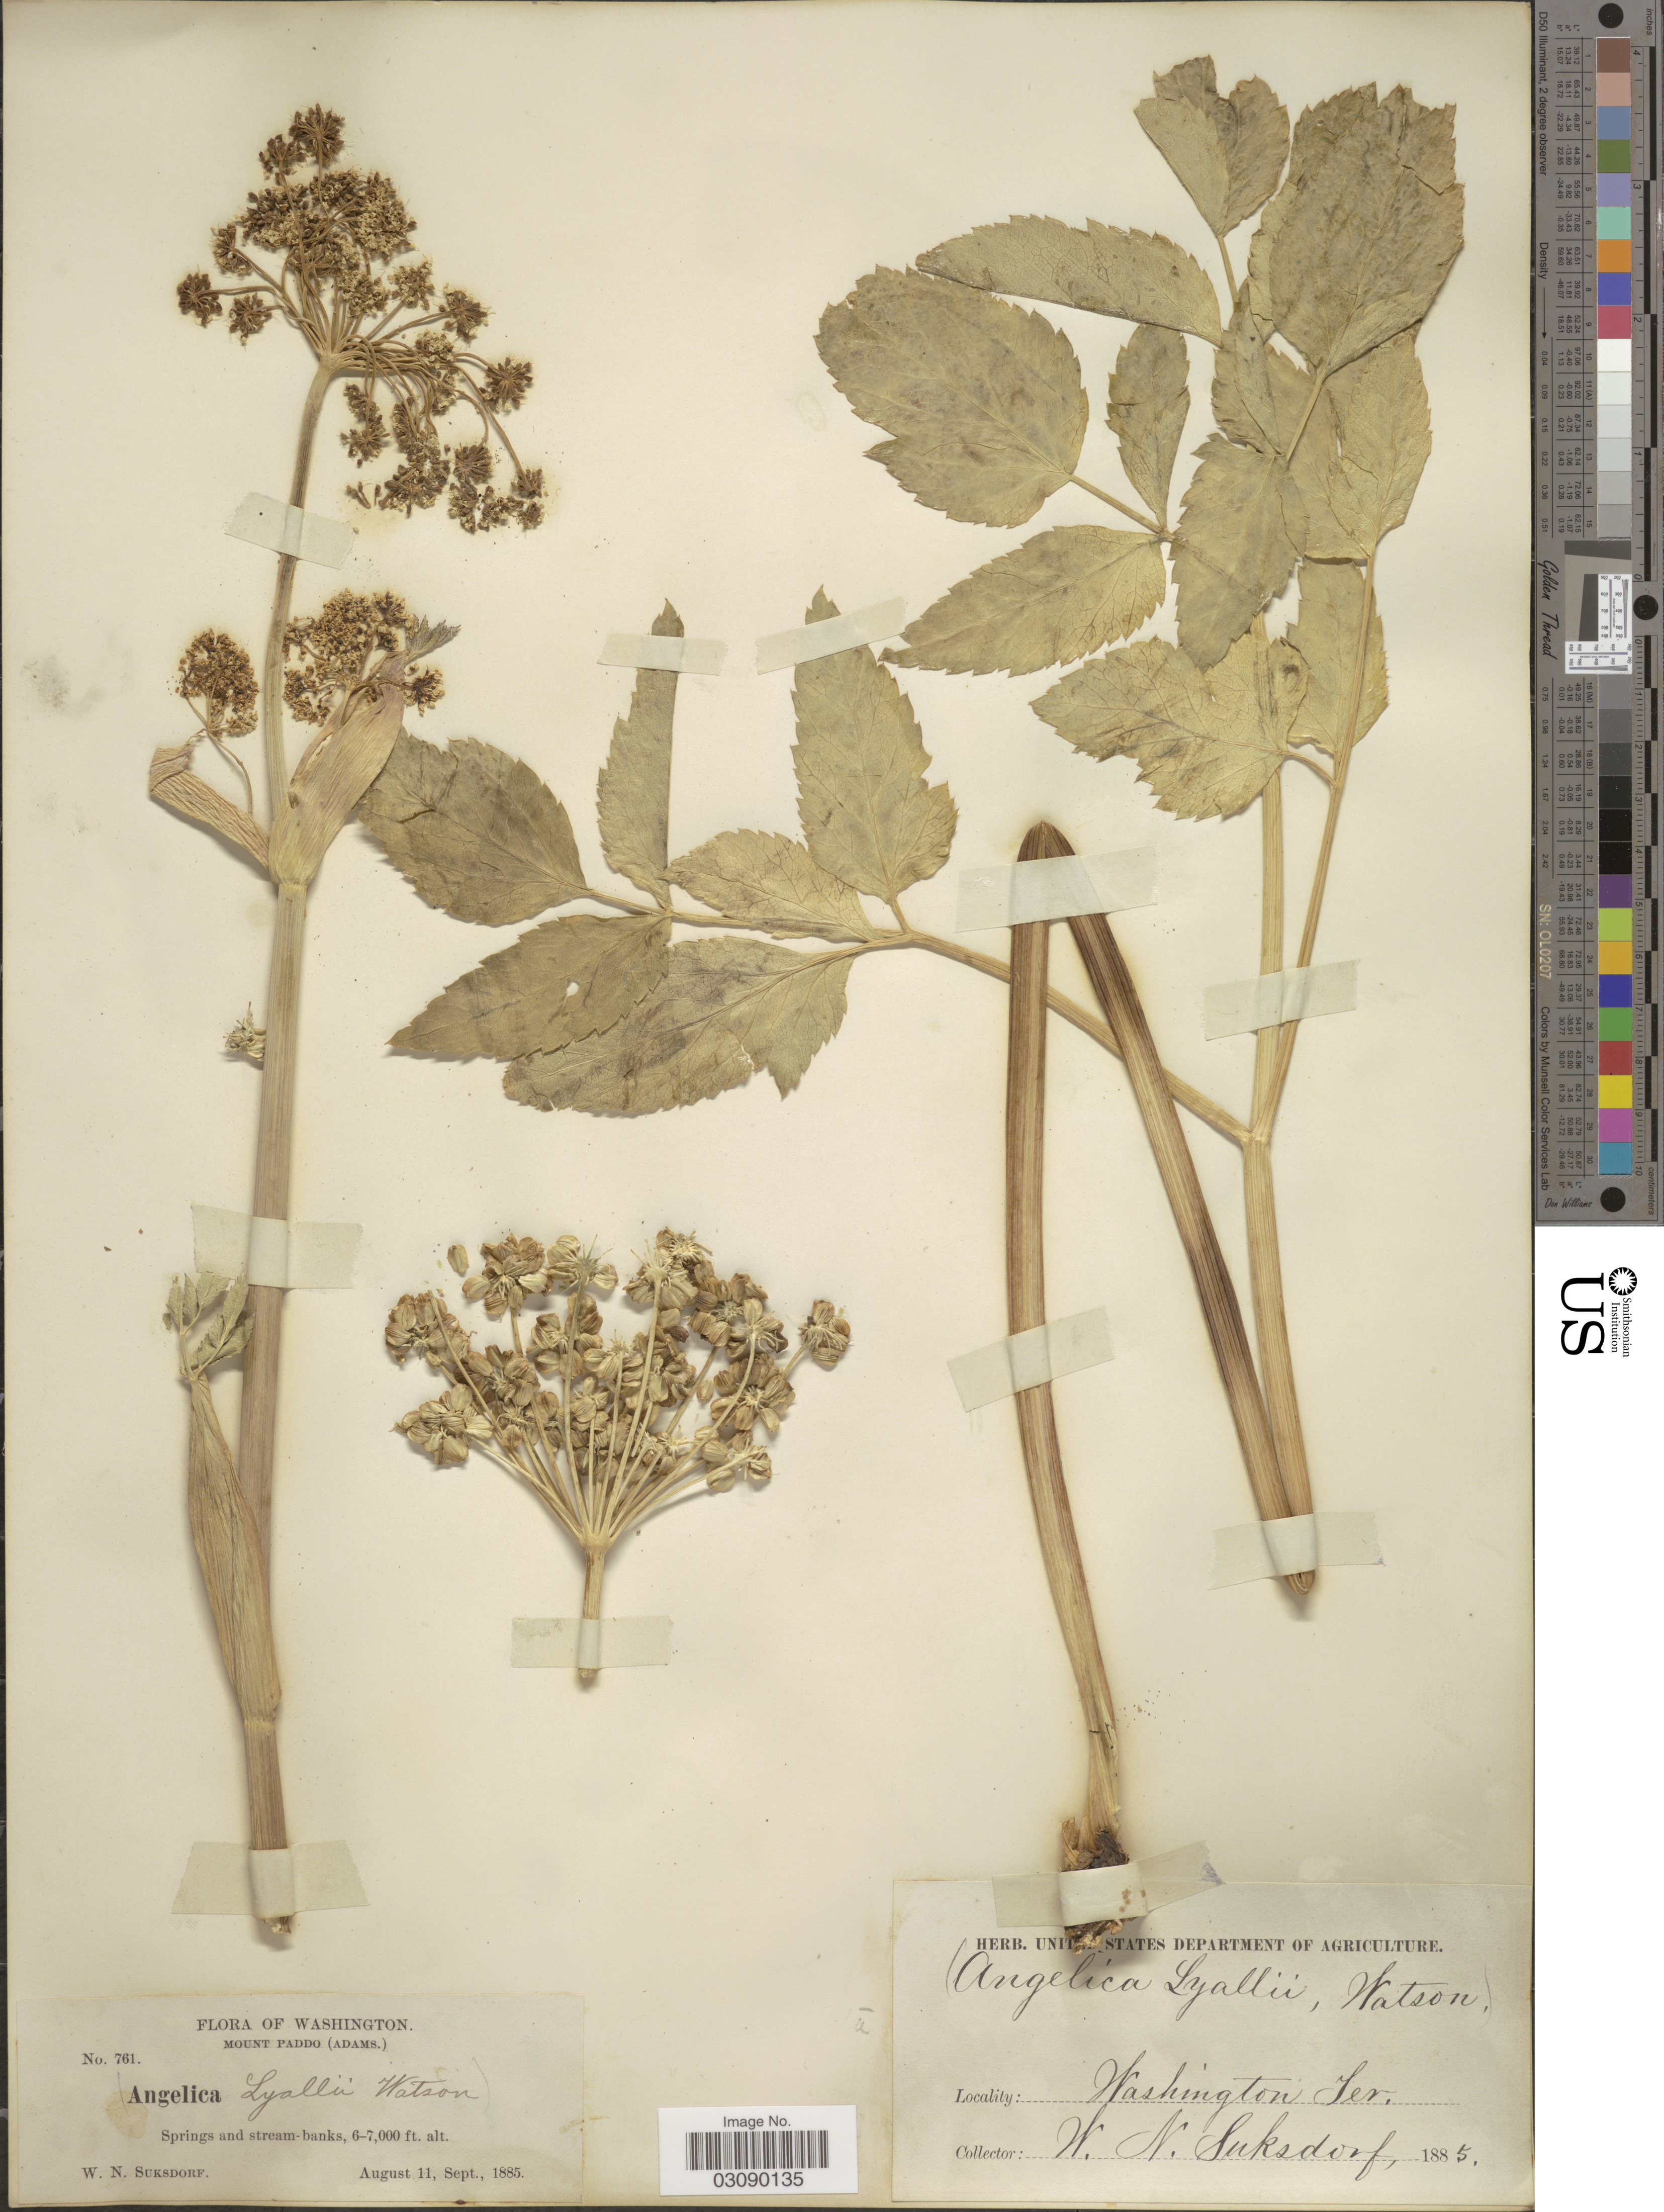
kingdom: Plantae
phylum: Tracheophyta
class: Magnoliopsida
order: Apiales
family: Apiaceae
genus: Angelica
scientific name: Angelica arguta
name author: Nutt.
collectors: W. N. Suksdorf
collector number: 761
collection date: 1885-08-11/1885-09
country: United States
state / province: Washington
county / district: Skamania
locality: Mount Paddo (Adams).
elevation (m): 1829